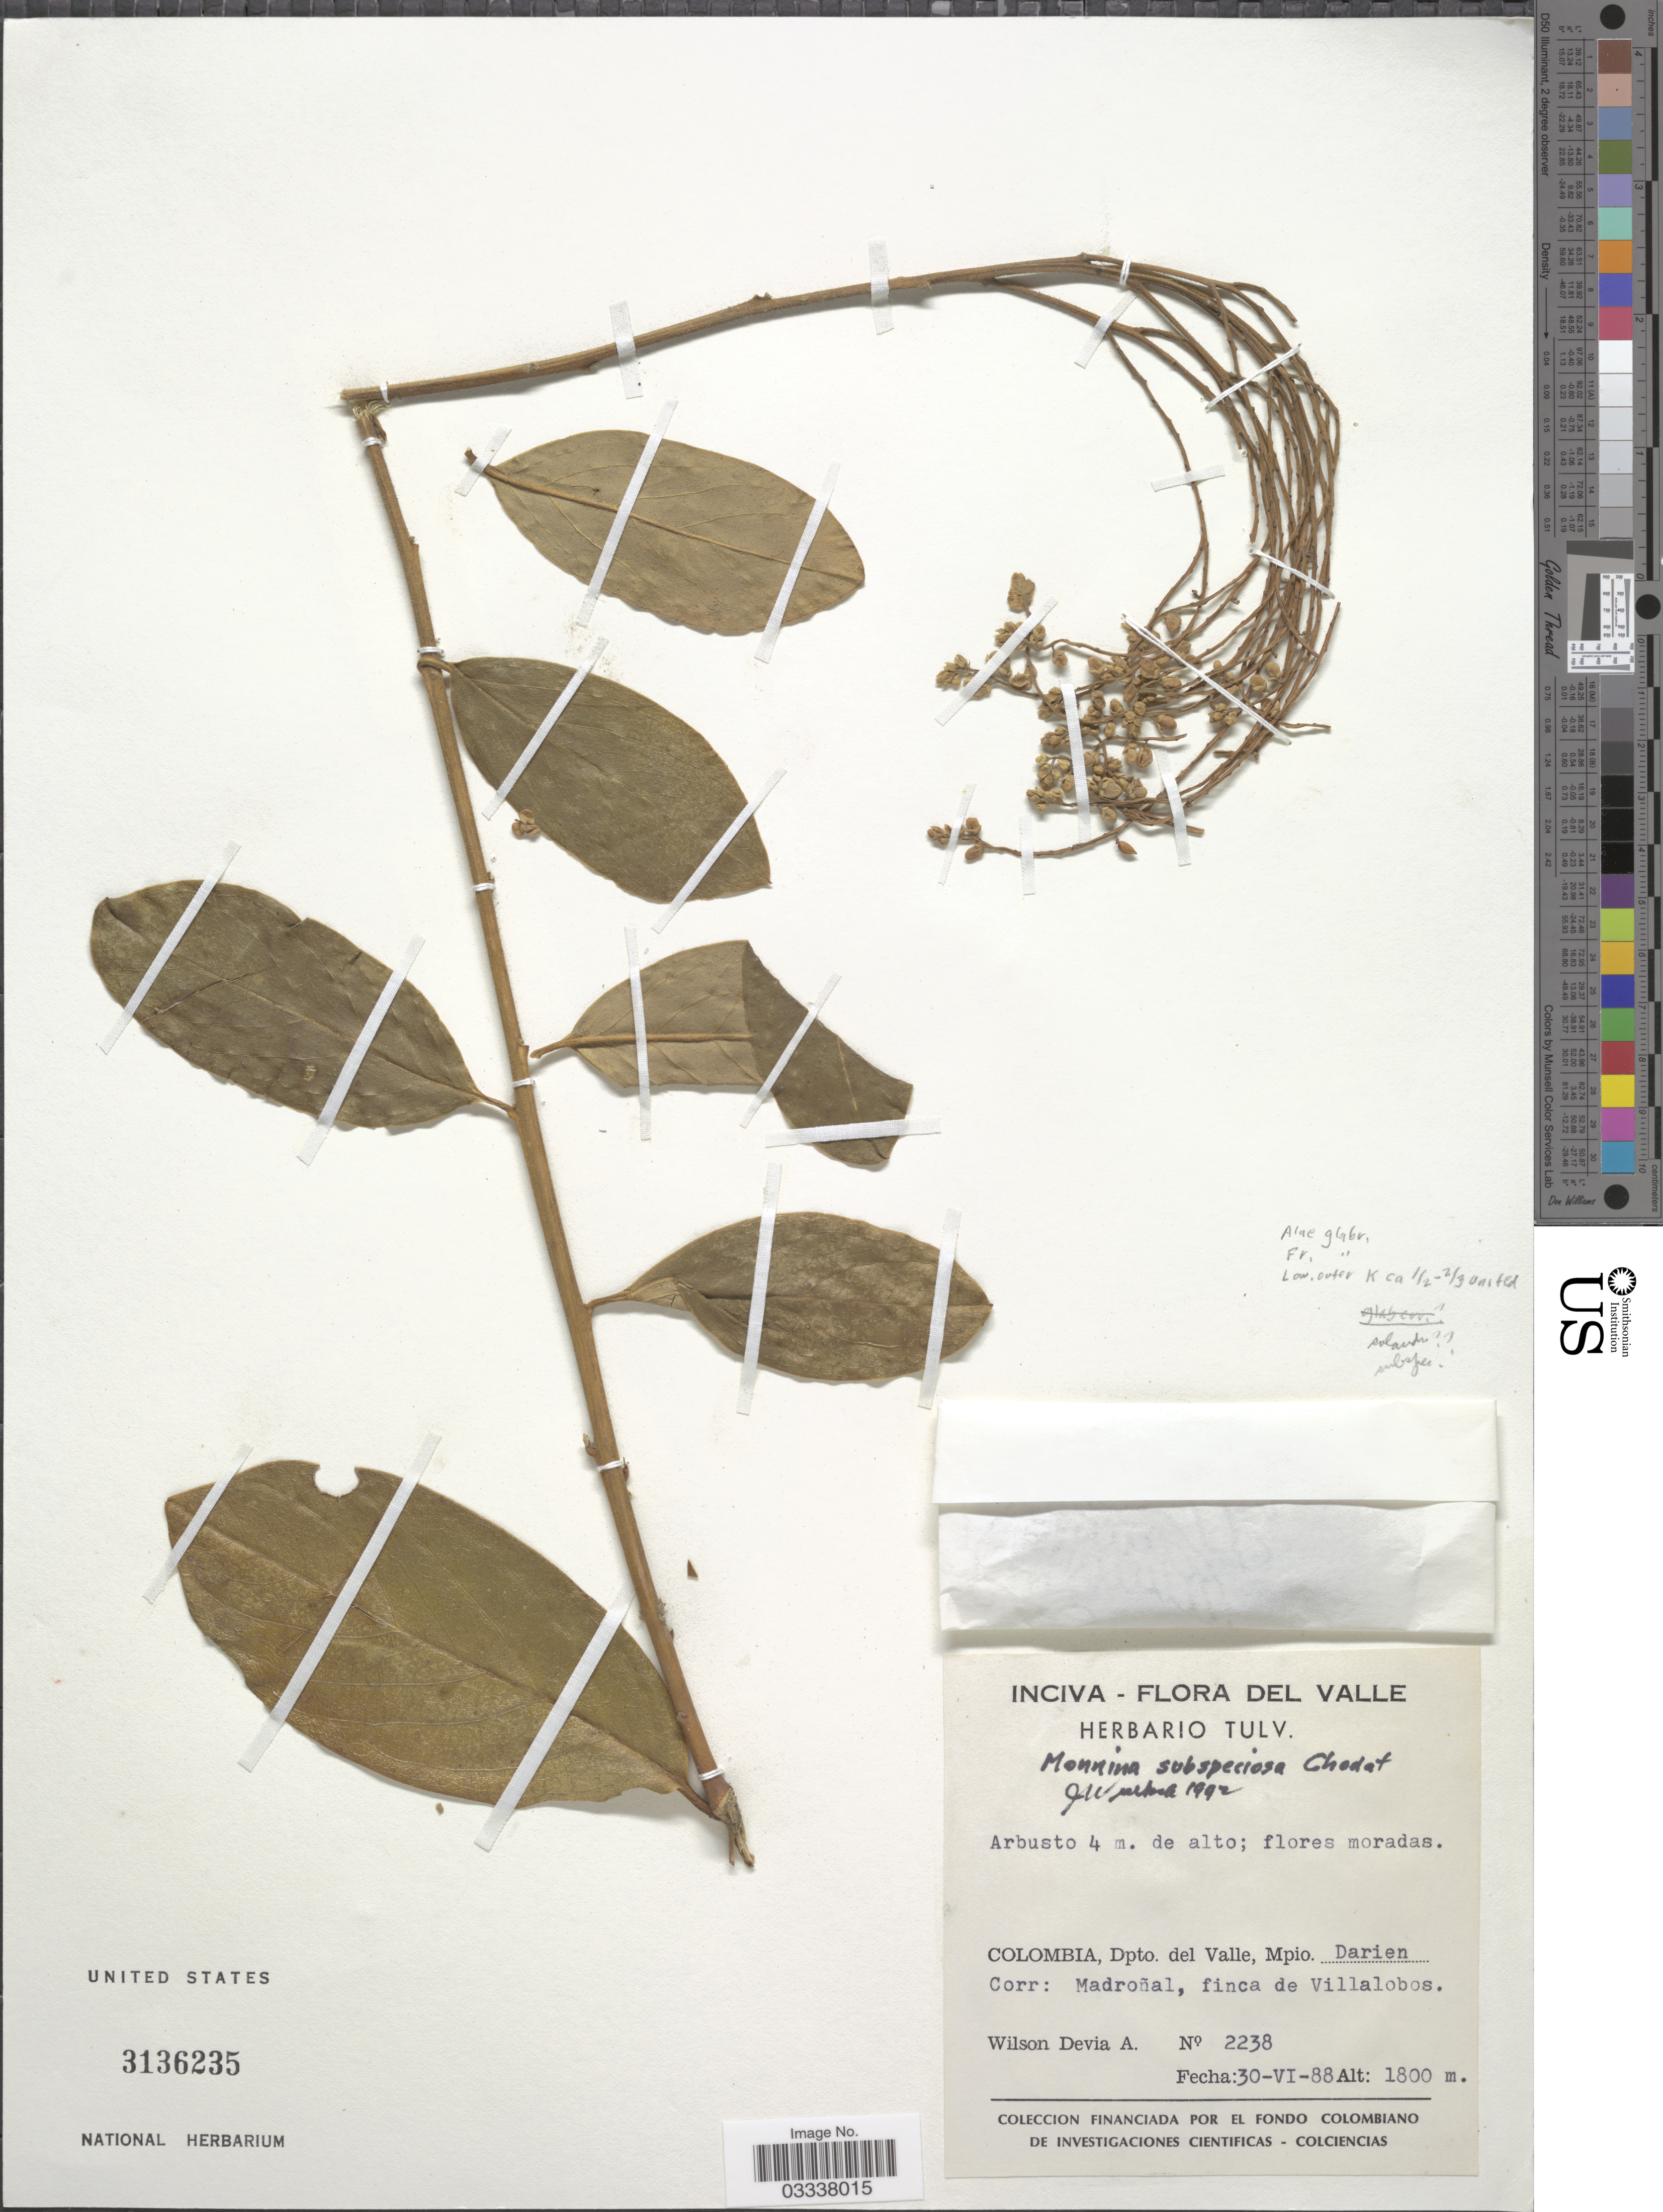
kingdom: Plantae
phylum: Tracheophyta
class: Magnoliopsida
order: Fabales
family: Polygalaceae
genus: Monnina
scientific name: Monnina subspeciosa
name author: Chodat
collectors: W. Devia A.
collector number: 2238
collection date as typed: Transcribed d/m/y: 30/6/88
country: Colombia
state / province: Valle del Cauca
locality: Dpto. del Valle, Mpio. Darien, CorrL Madroñal, finca de Villalobos.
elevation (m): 1800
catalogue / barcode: US 3136235